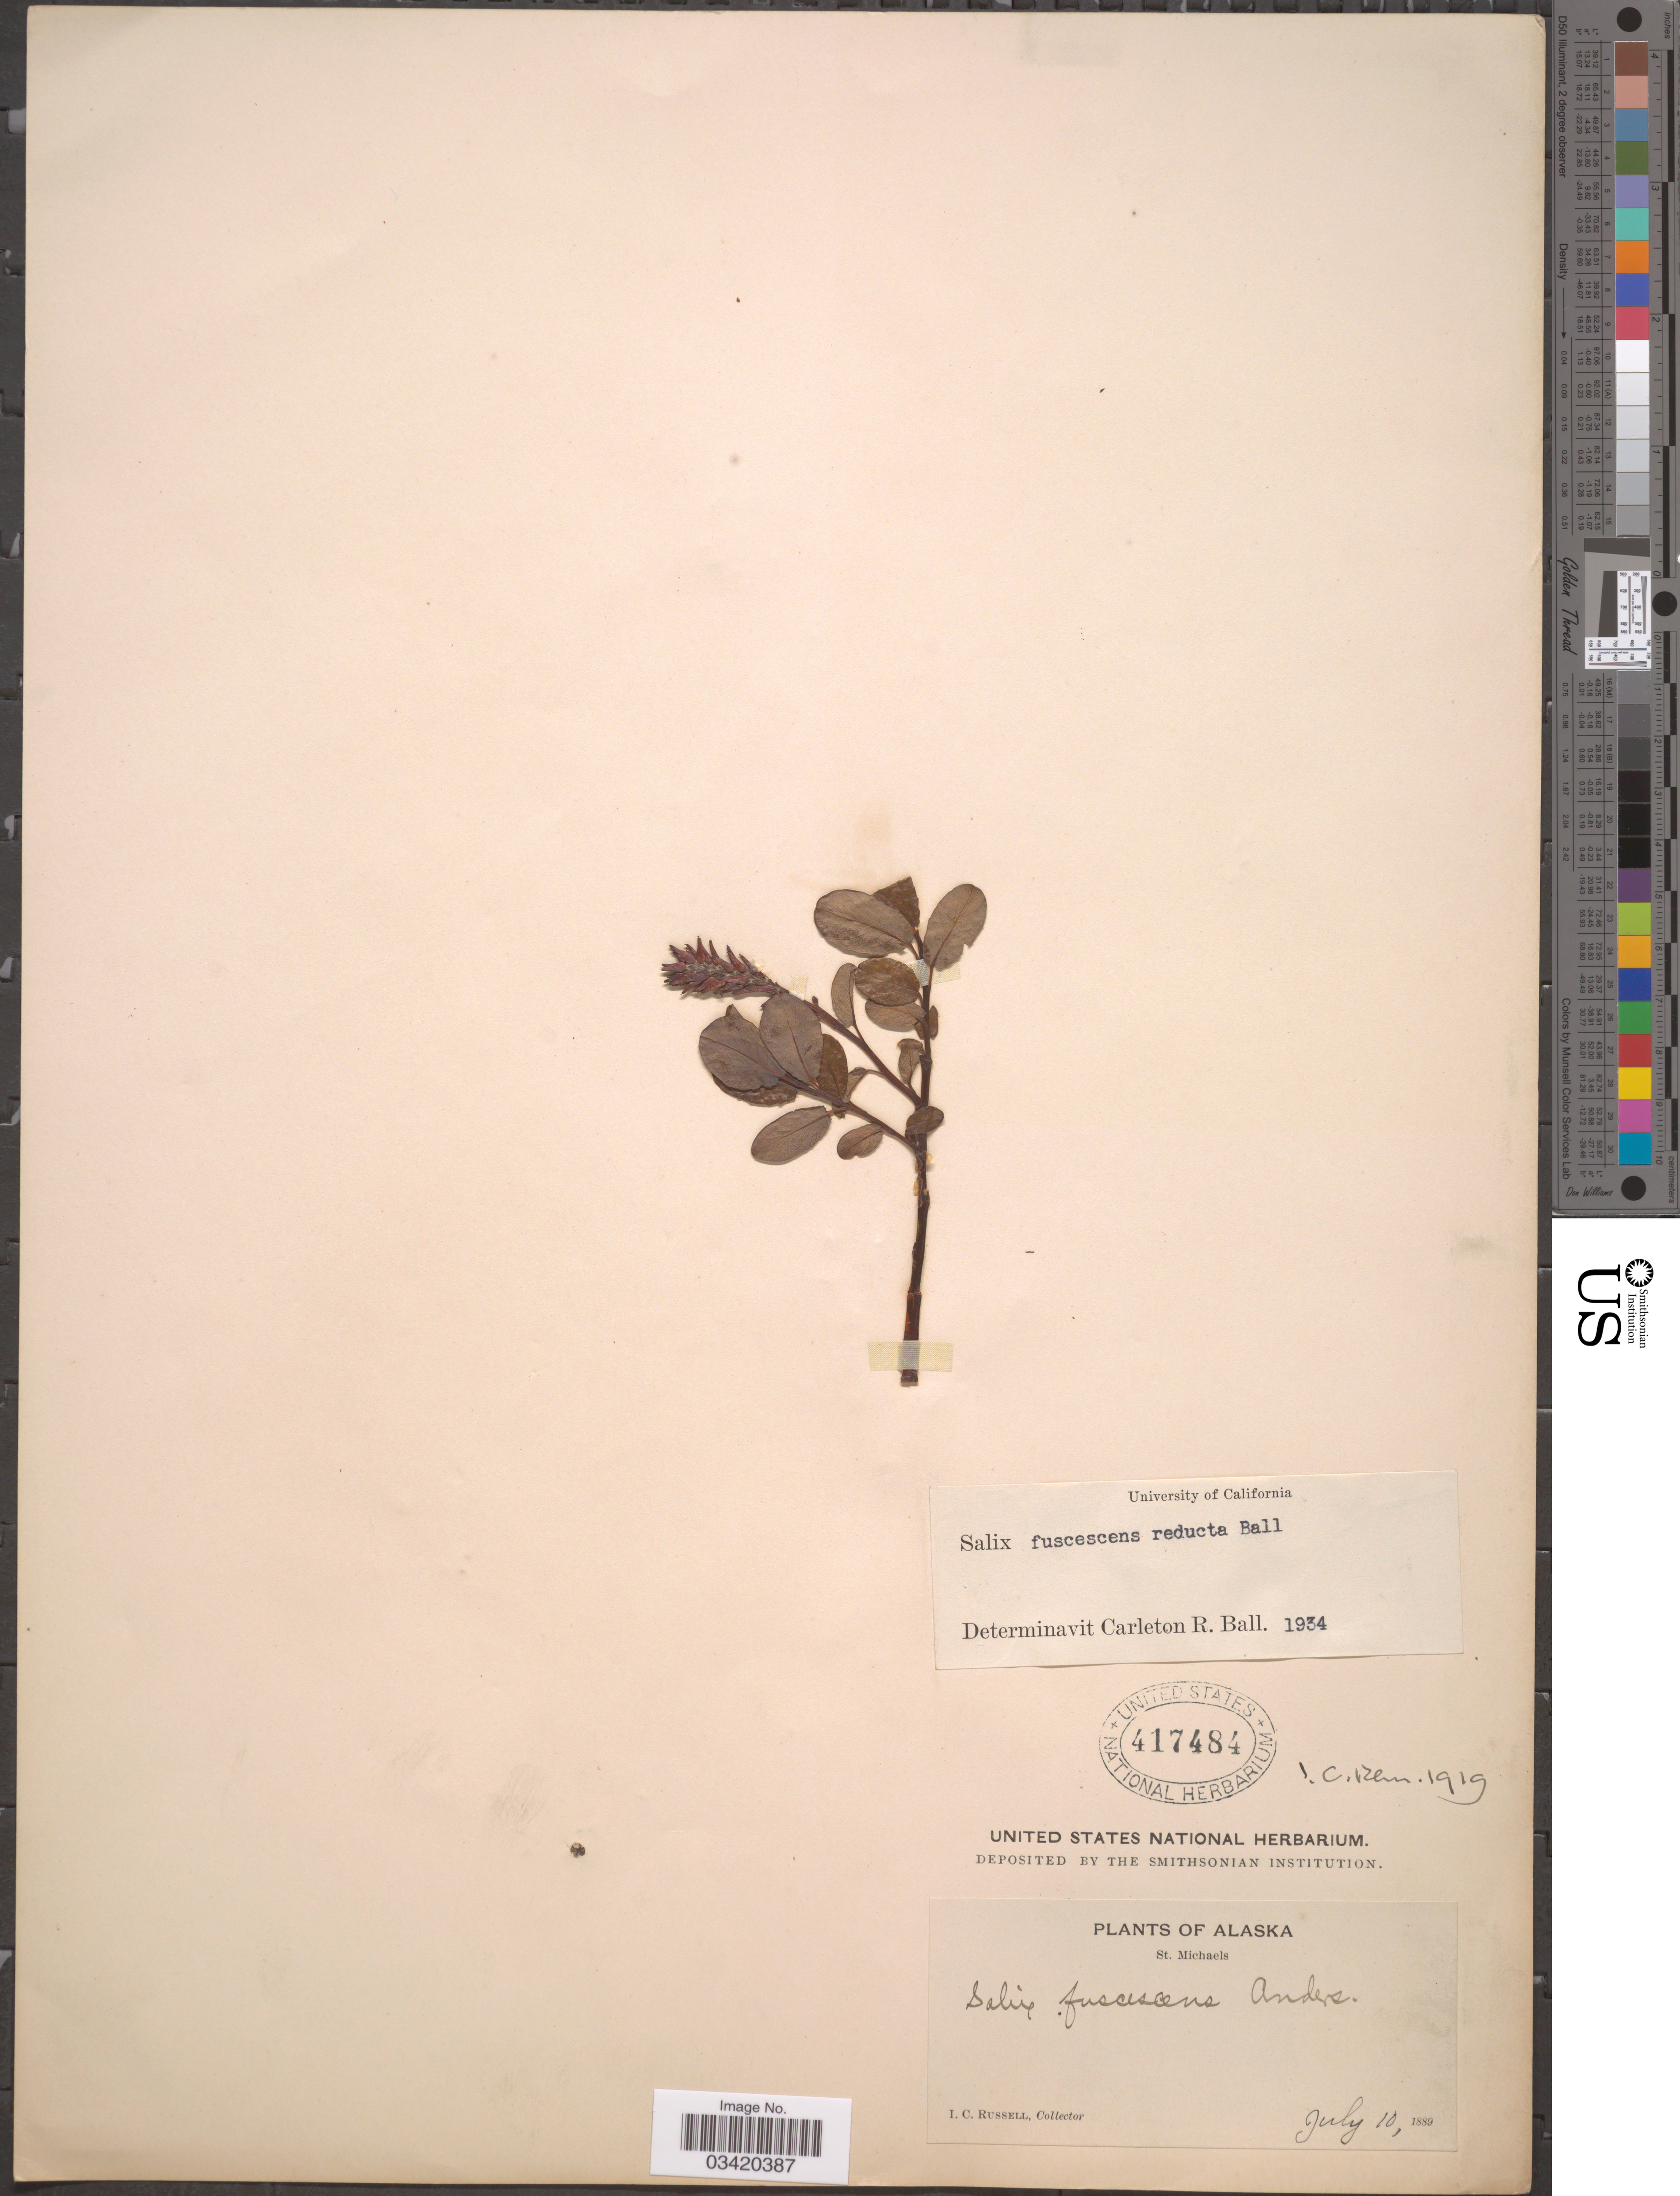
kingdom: Plantae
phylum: Tracheophyta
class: Magnoliopsida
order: Malpighiales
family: Salicaceae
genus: Salix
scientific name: Salix fuscescens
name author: Andersson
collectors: I. C. Russell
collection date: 1889-07-10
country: United States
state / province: Alaska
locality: St. Michaels.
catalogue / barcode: US 417484